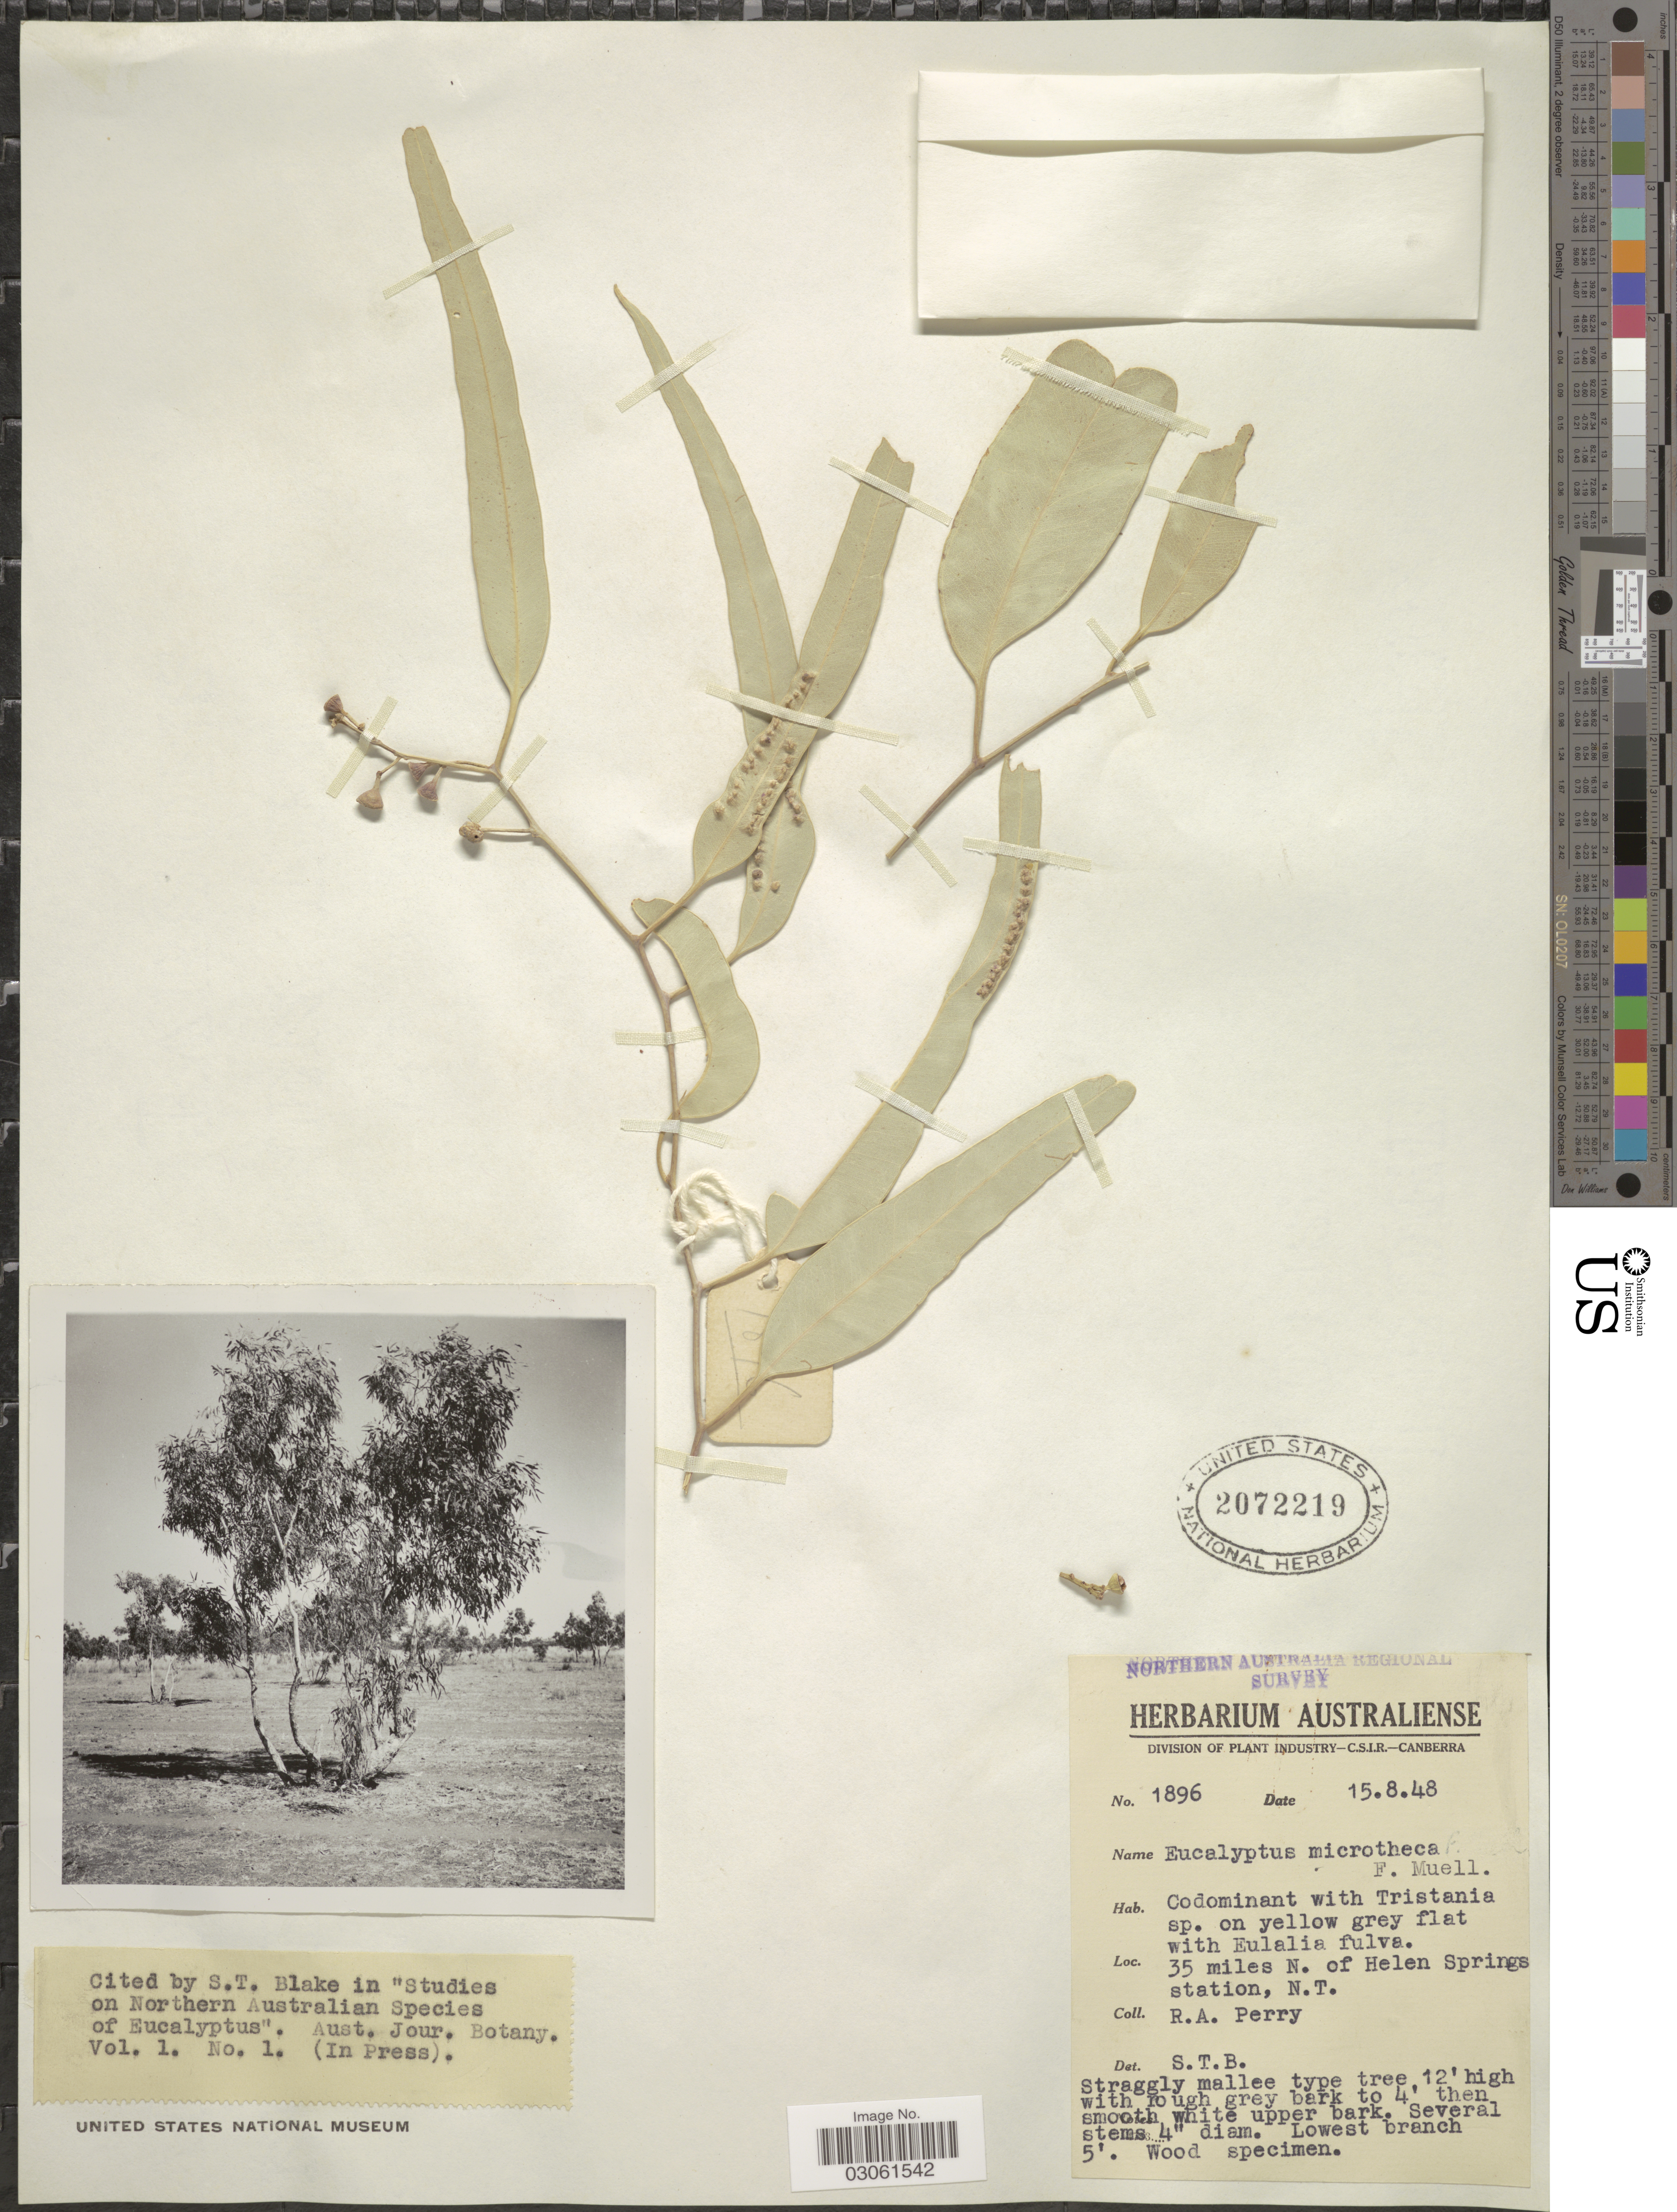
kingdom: Plantae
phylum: Tracheophyta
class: Magnoliopsida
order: Myrtales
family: Myrtaceae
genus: Eucalyptus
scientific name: Eucalyptus microtheca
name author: F. Muell.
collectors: Perry, R. A.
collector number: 1896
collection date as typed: Transcribed d/m/y: 15/8/48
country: Australia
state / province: Northern Territory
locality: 35 miles N. of Helen Springs station, N. T.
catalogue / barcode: US 2072219